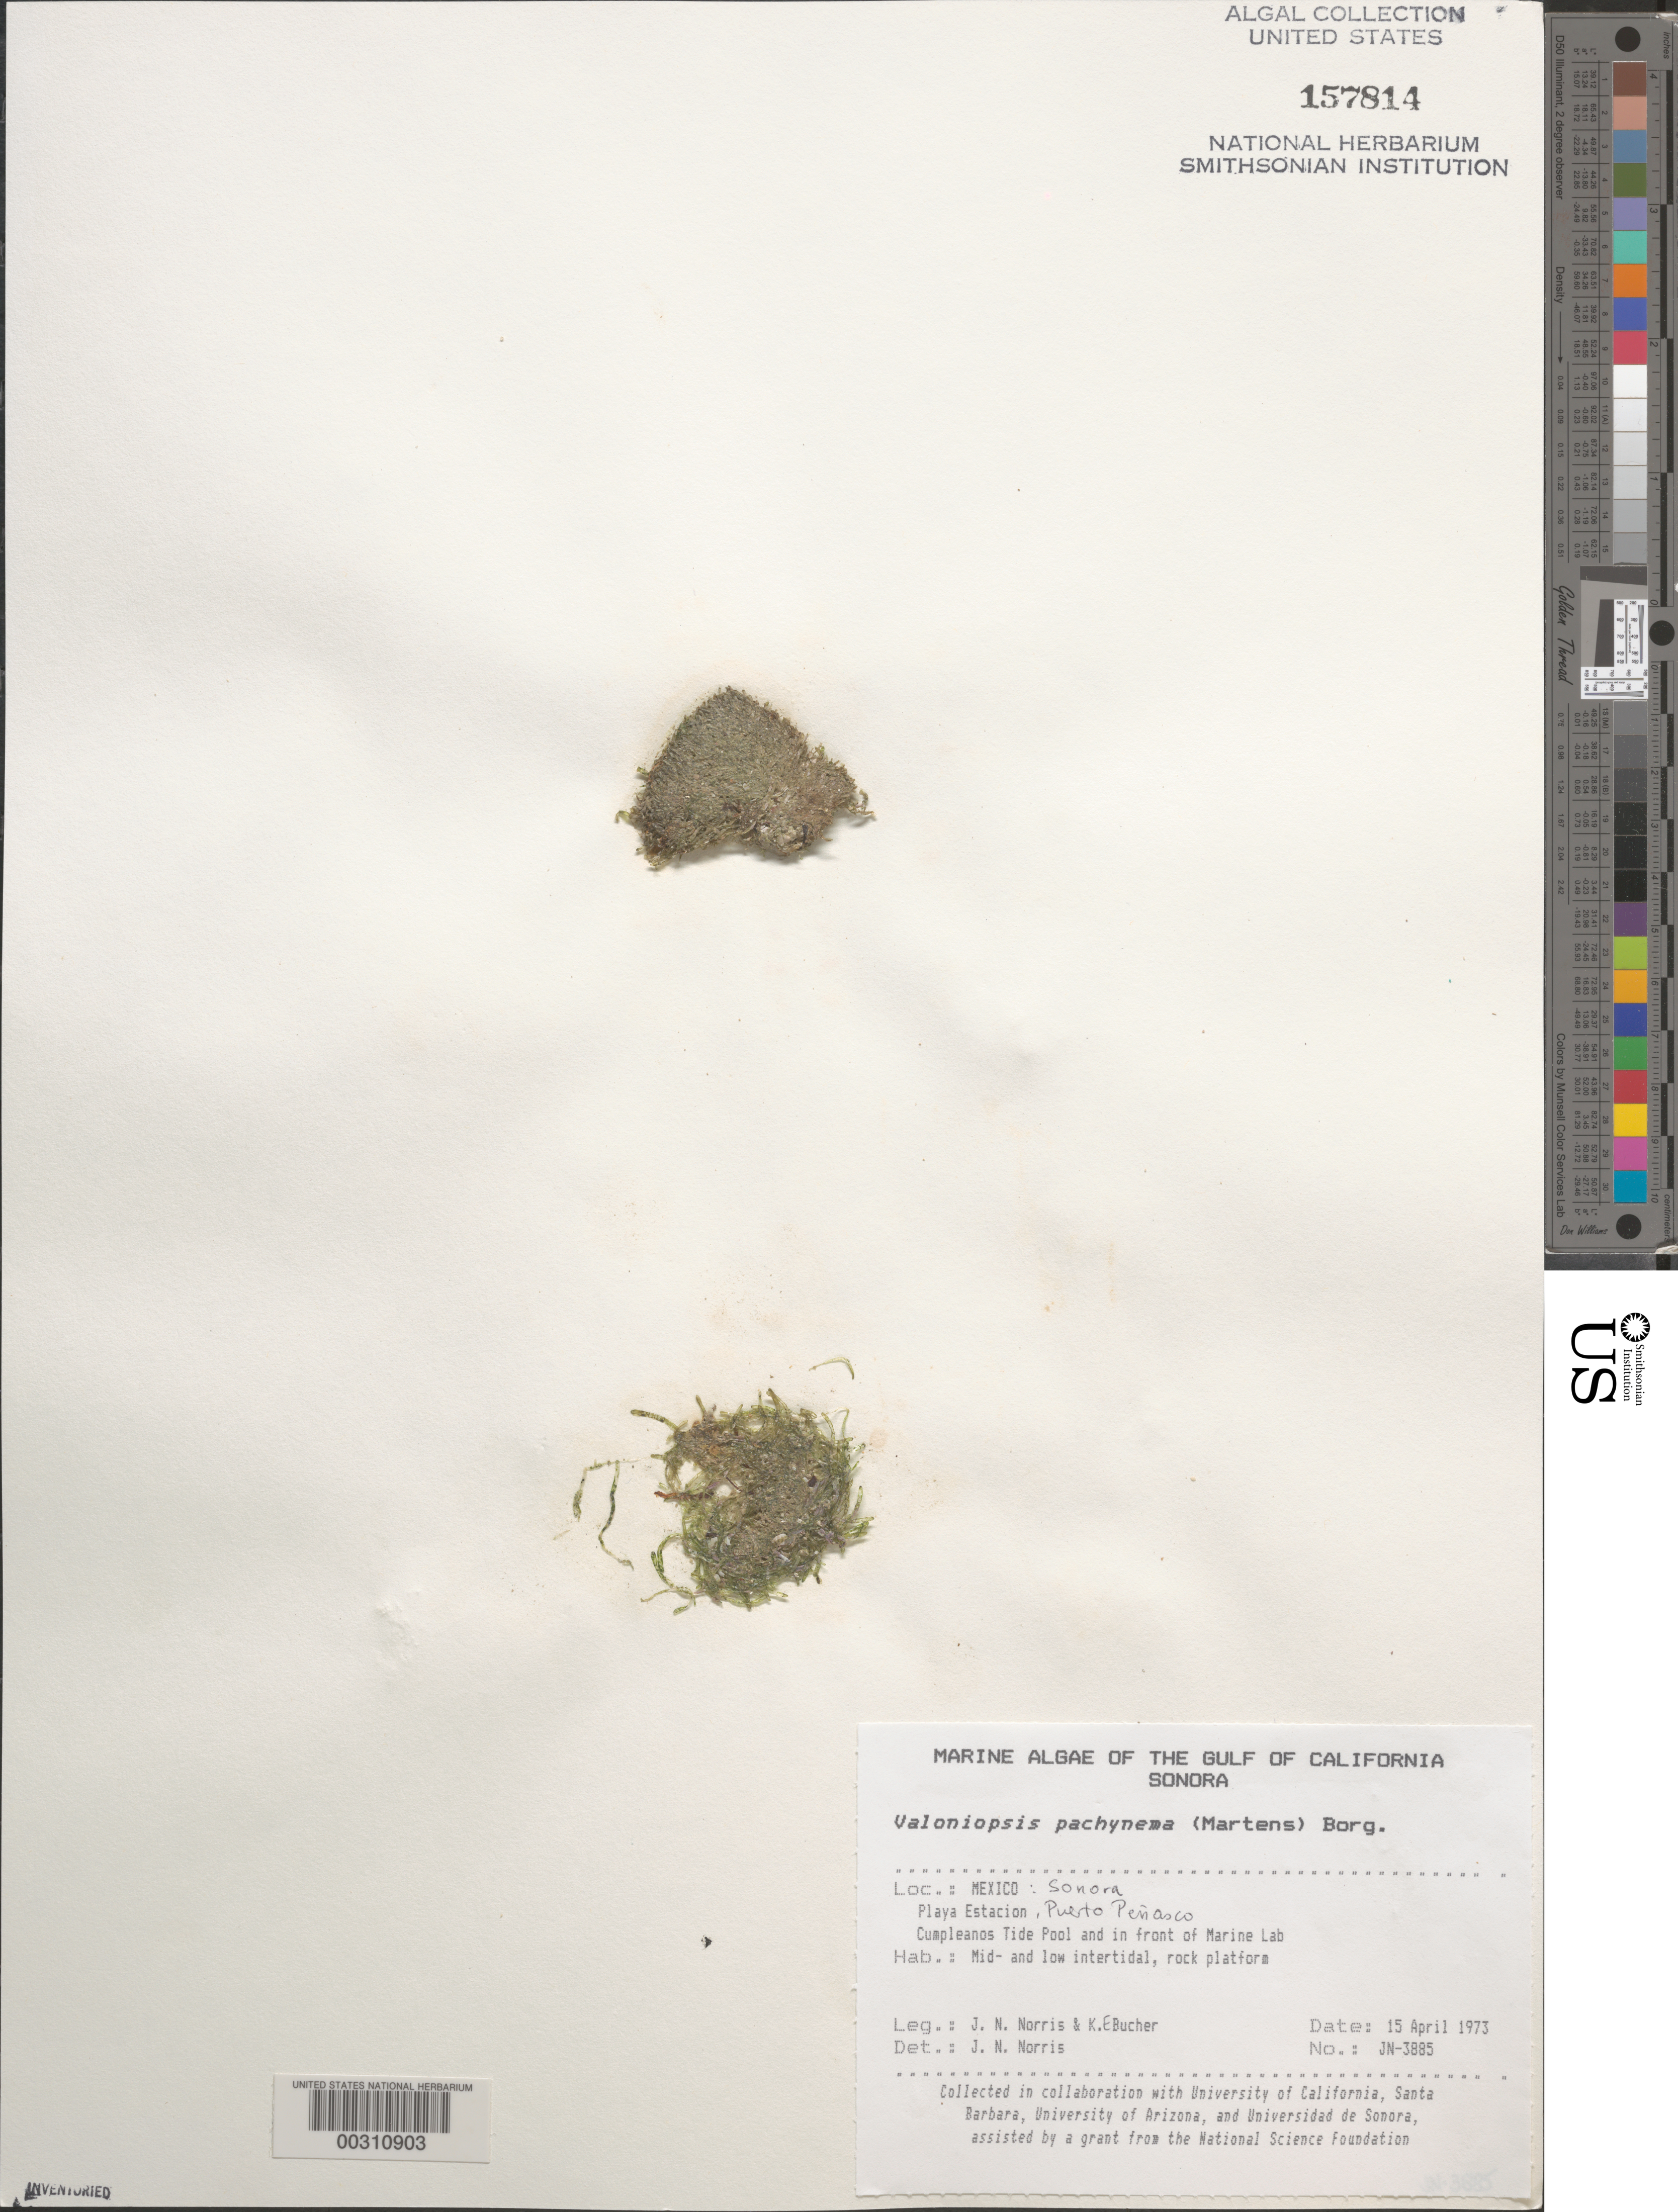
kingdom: Plantae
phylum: Chlorophyta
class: Ulvophyceae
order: Siphonocladales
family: Valoniaceae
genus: Valoniopsis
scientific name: Valoniopsis pachynema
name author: (G. Martens) Børgesen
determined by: Norris, James N.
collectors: J. N. Norris & K. E. Bucher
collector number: JN-3885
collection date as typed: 15 Apr 1973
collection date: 1973-04-15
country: Mexico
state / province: Sonora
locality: Playa Estacion, Puerto Penasco, Cumpleanos tide pool and marine laboratory shore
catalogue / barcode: US 157814